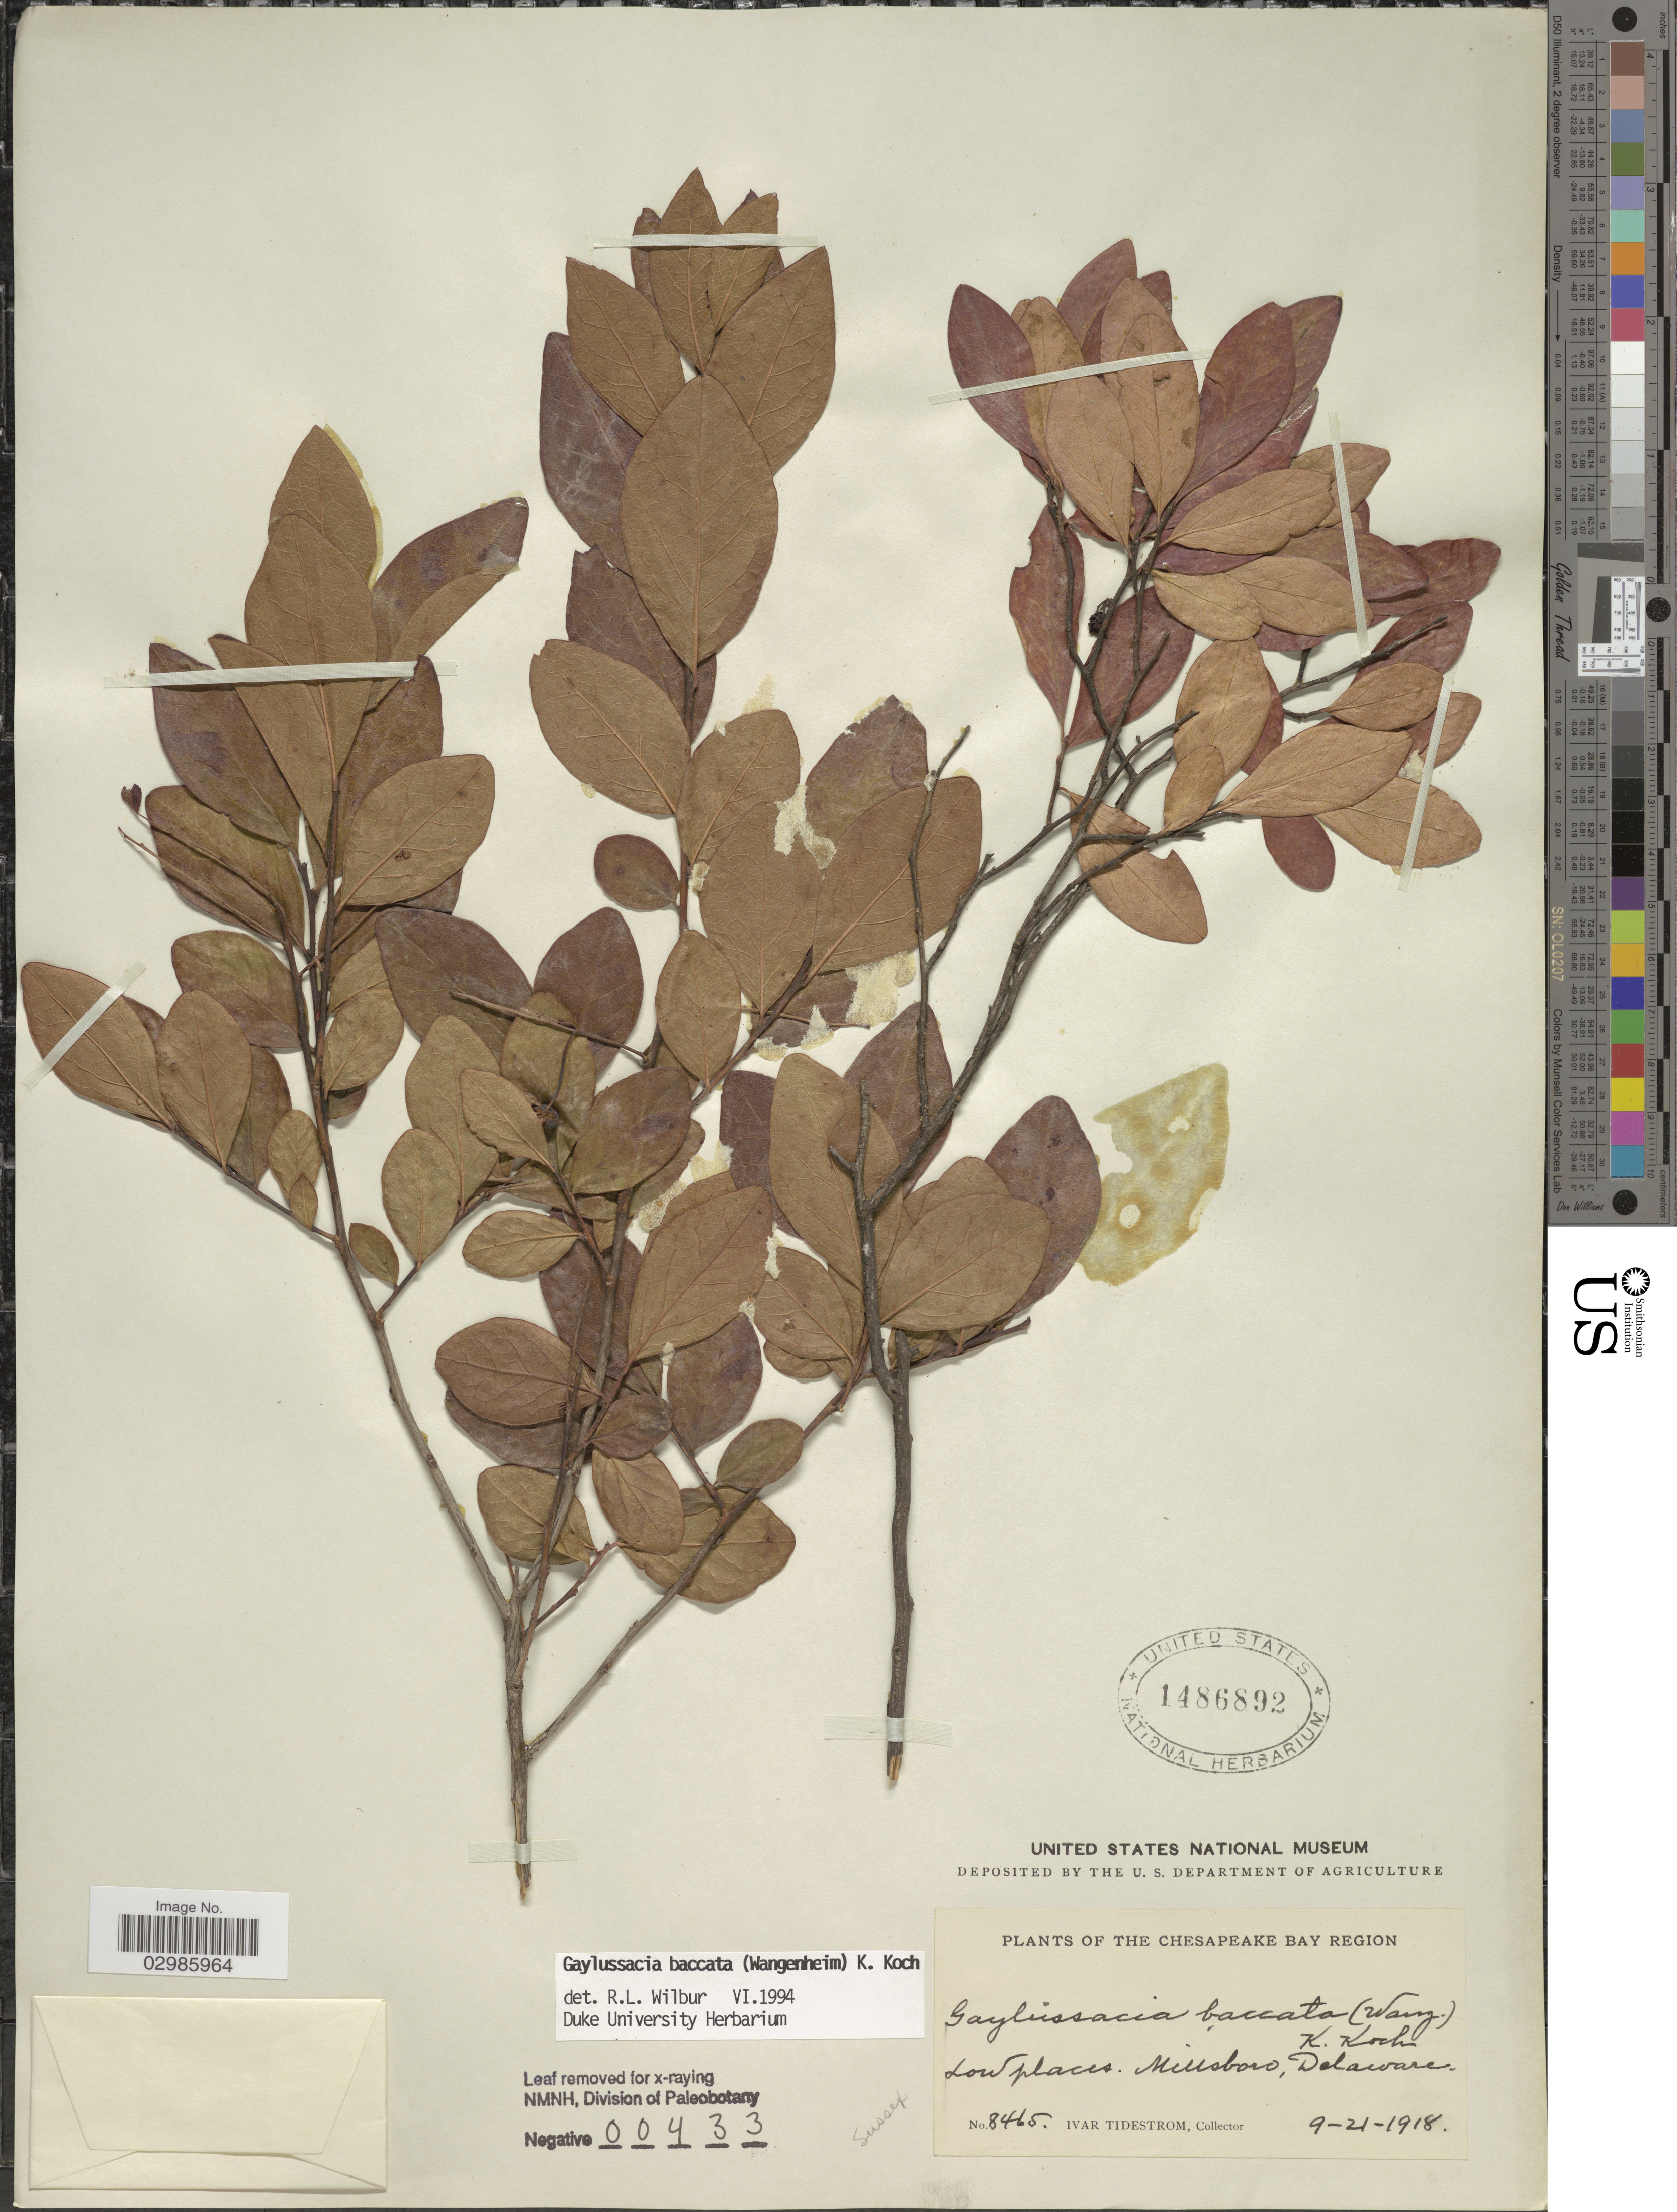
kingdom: Plantae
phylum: Tracheophyta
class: Magnoliopsida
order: Ericales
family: Ericaceae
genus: Gaylussacia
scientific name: Gaylussacia baccata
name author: (Wangenh.) K. Koch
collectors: I. F. Tidestrom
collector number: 8465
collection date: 1918-09-21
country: United States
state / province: Delaware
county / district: Sussex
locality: The Chesapeake Bay Region. Low places. Millsboro. Sussex.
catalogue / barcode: US 1486892